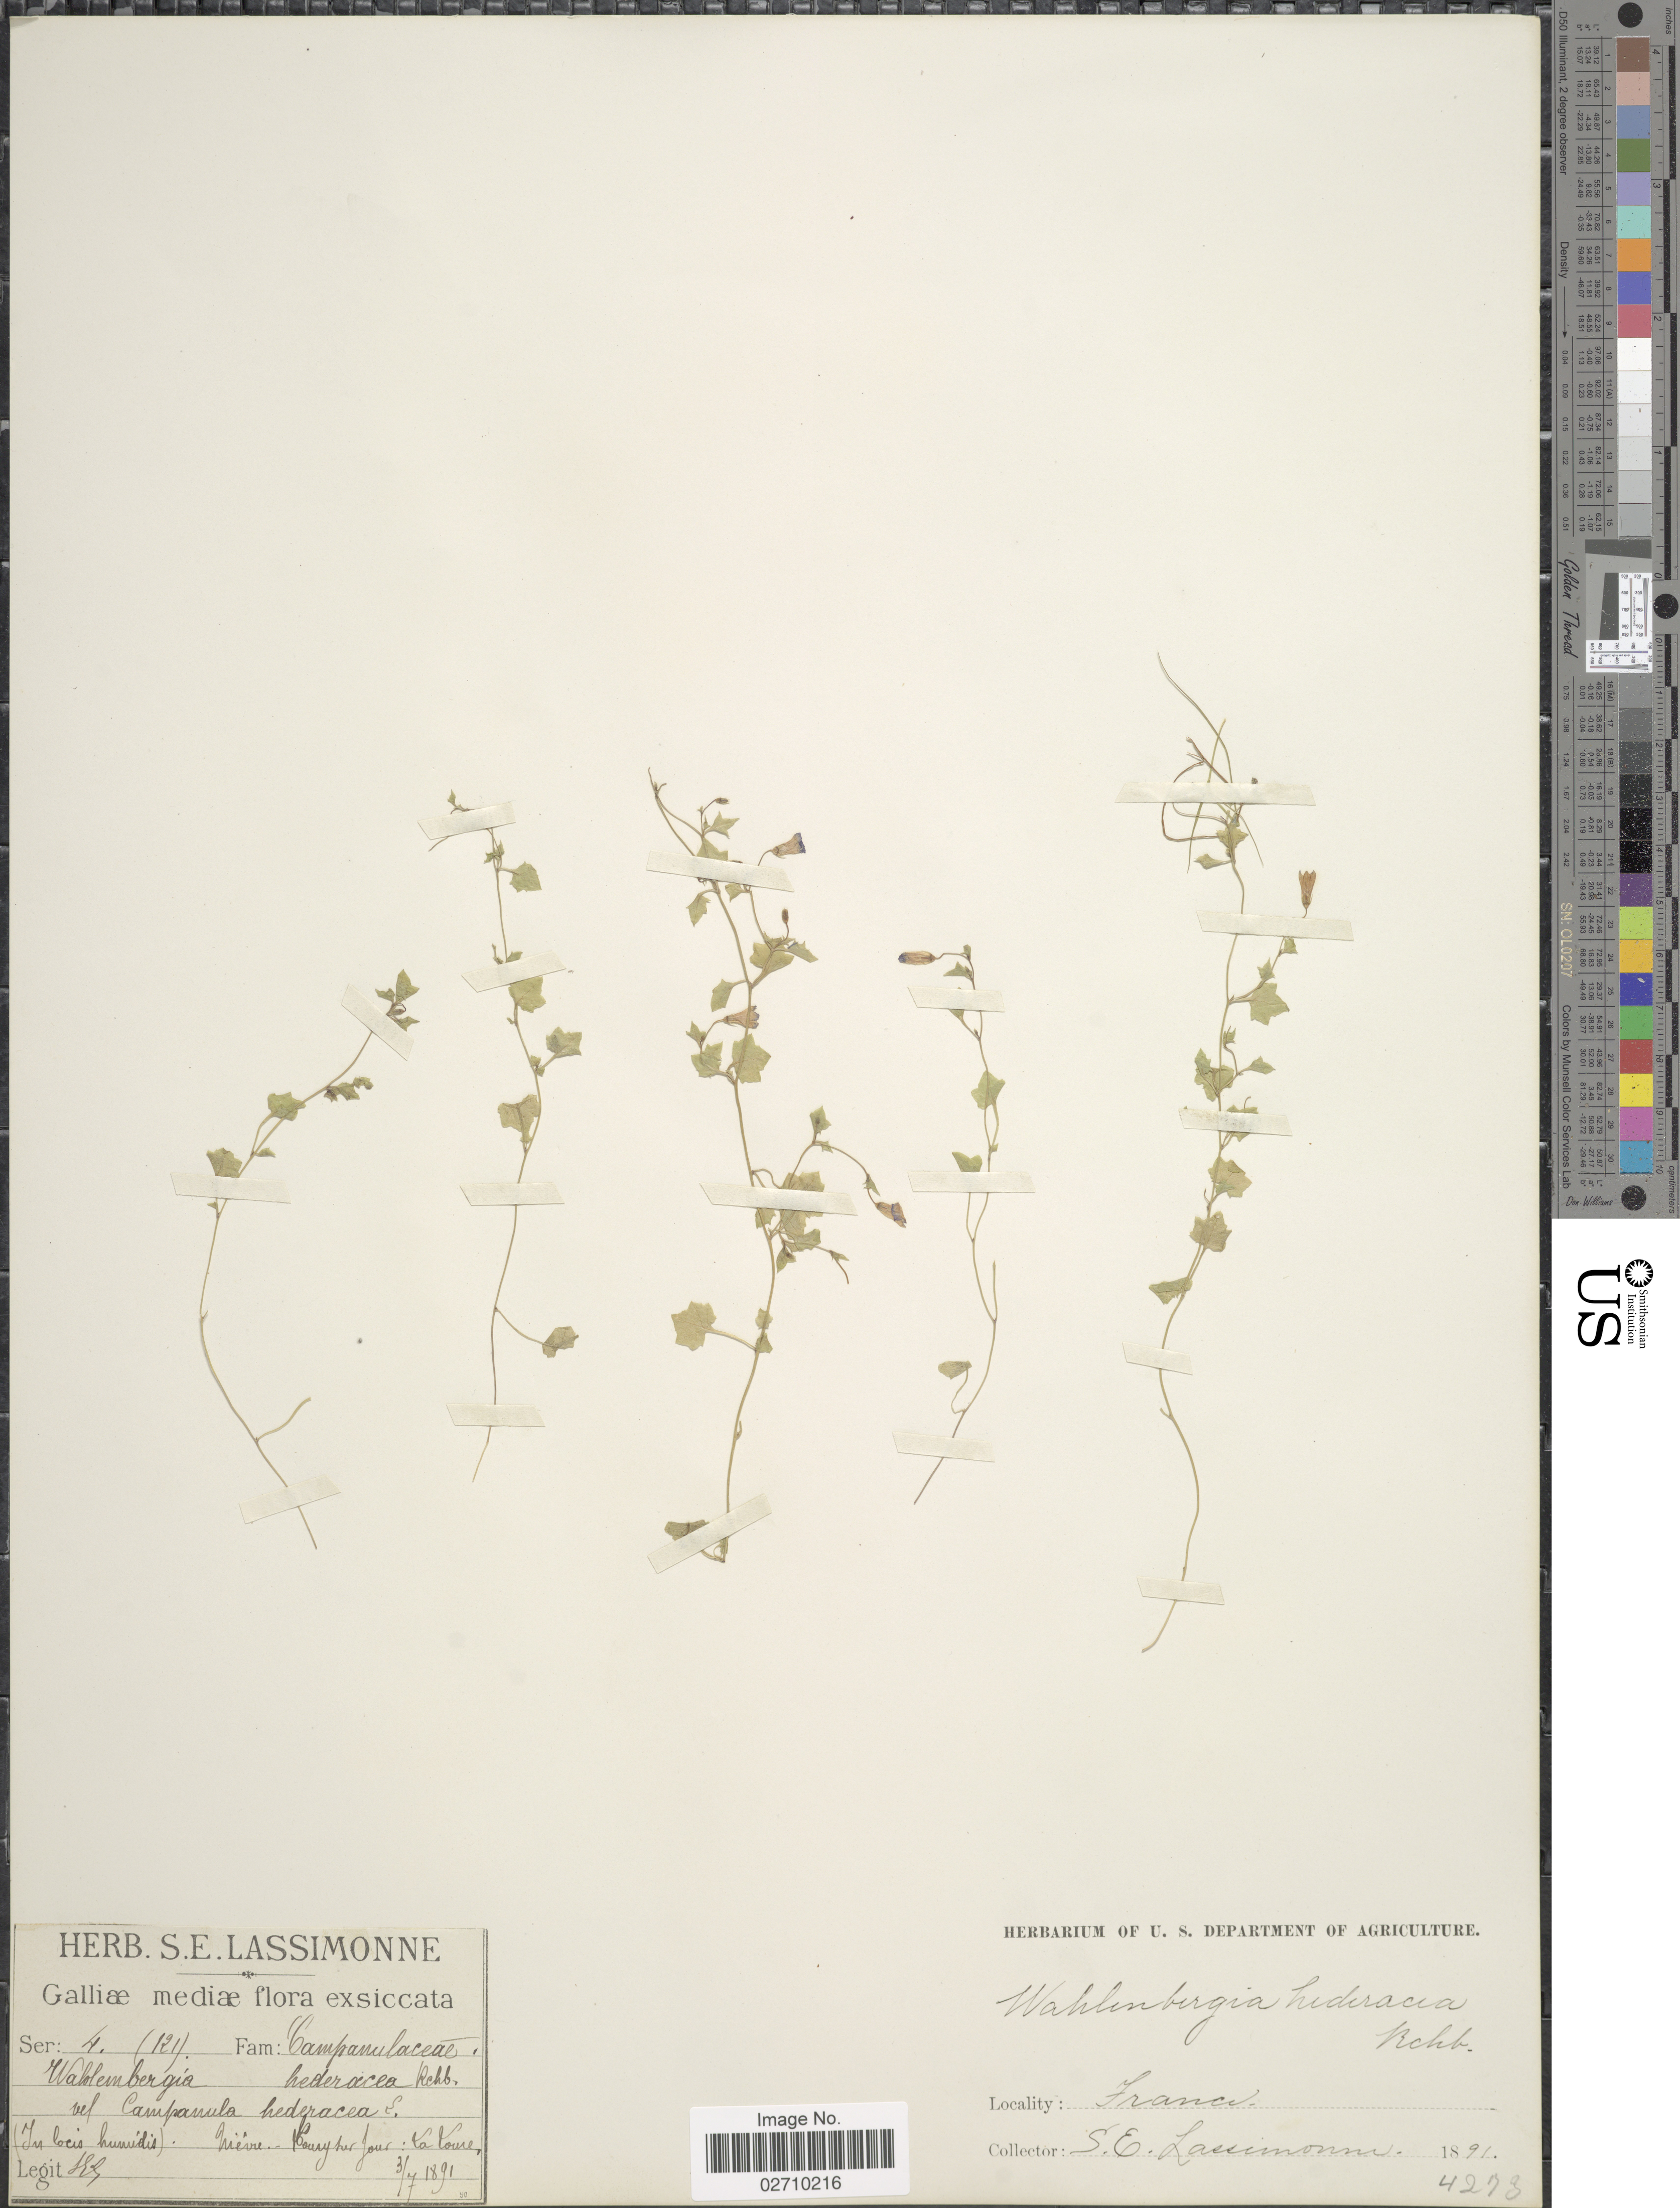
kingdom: Plantae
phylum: Tracheophyta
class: Magnoliopsida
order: Asterales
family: Campanulaceae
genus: Wahlenbergia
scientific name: Wahlenbergia hederacea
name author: Rchb.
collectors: S. Lassimonne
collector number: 4(121)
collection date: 1891-07-03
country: France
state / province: Bourgogne-Franche-Comté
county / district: Nièvre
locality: Galliæ mediæ [Central France]. In locis humidis [In wetlands]. Nièvre - Toury sur Jour: La Loure.